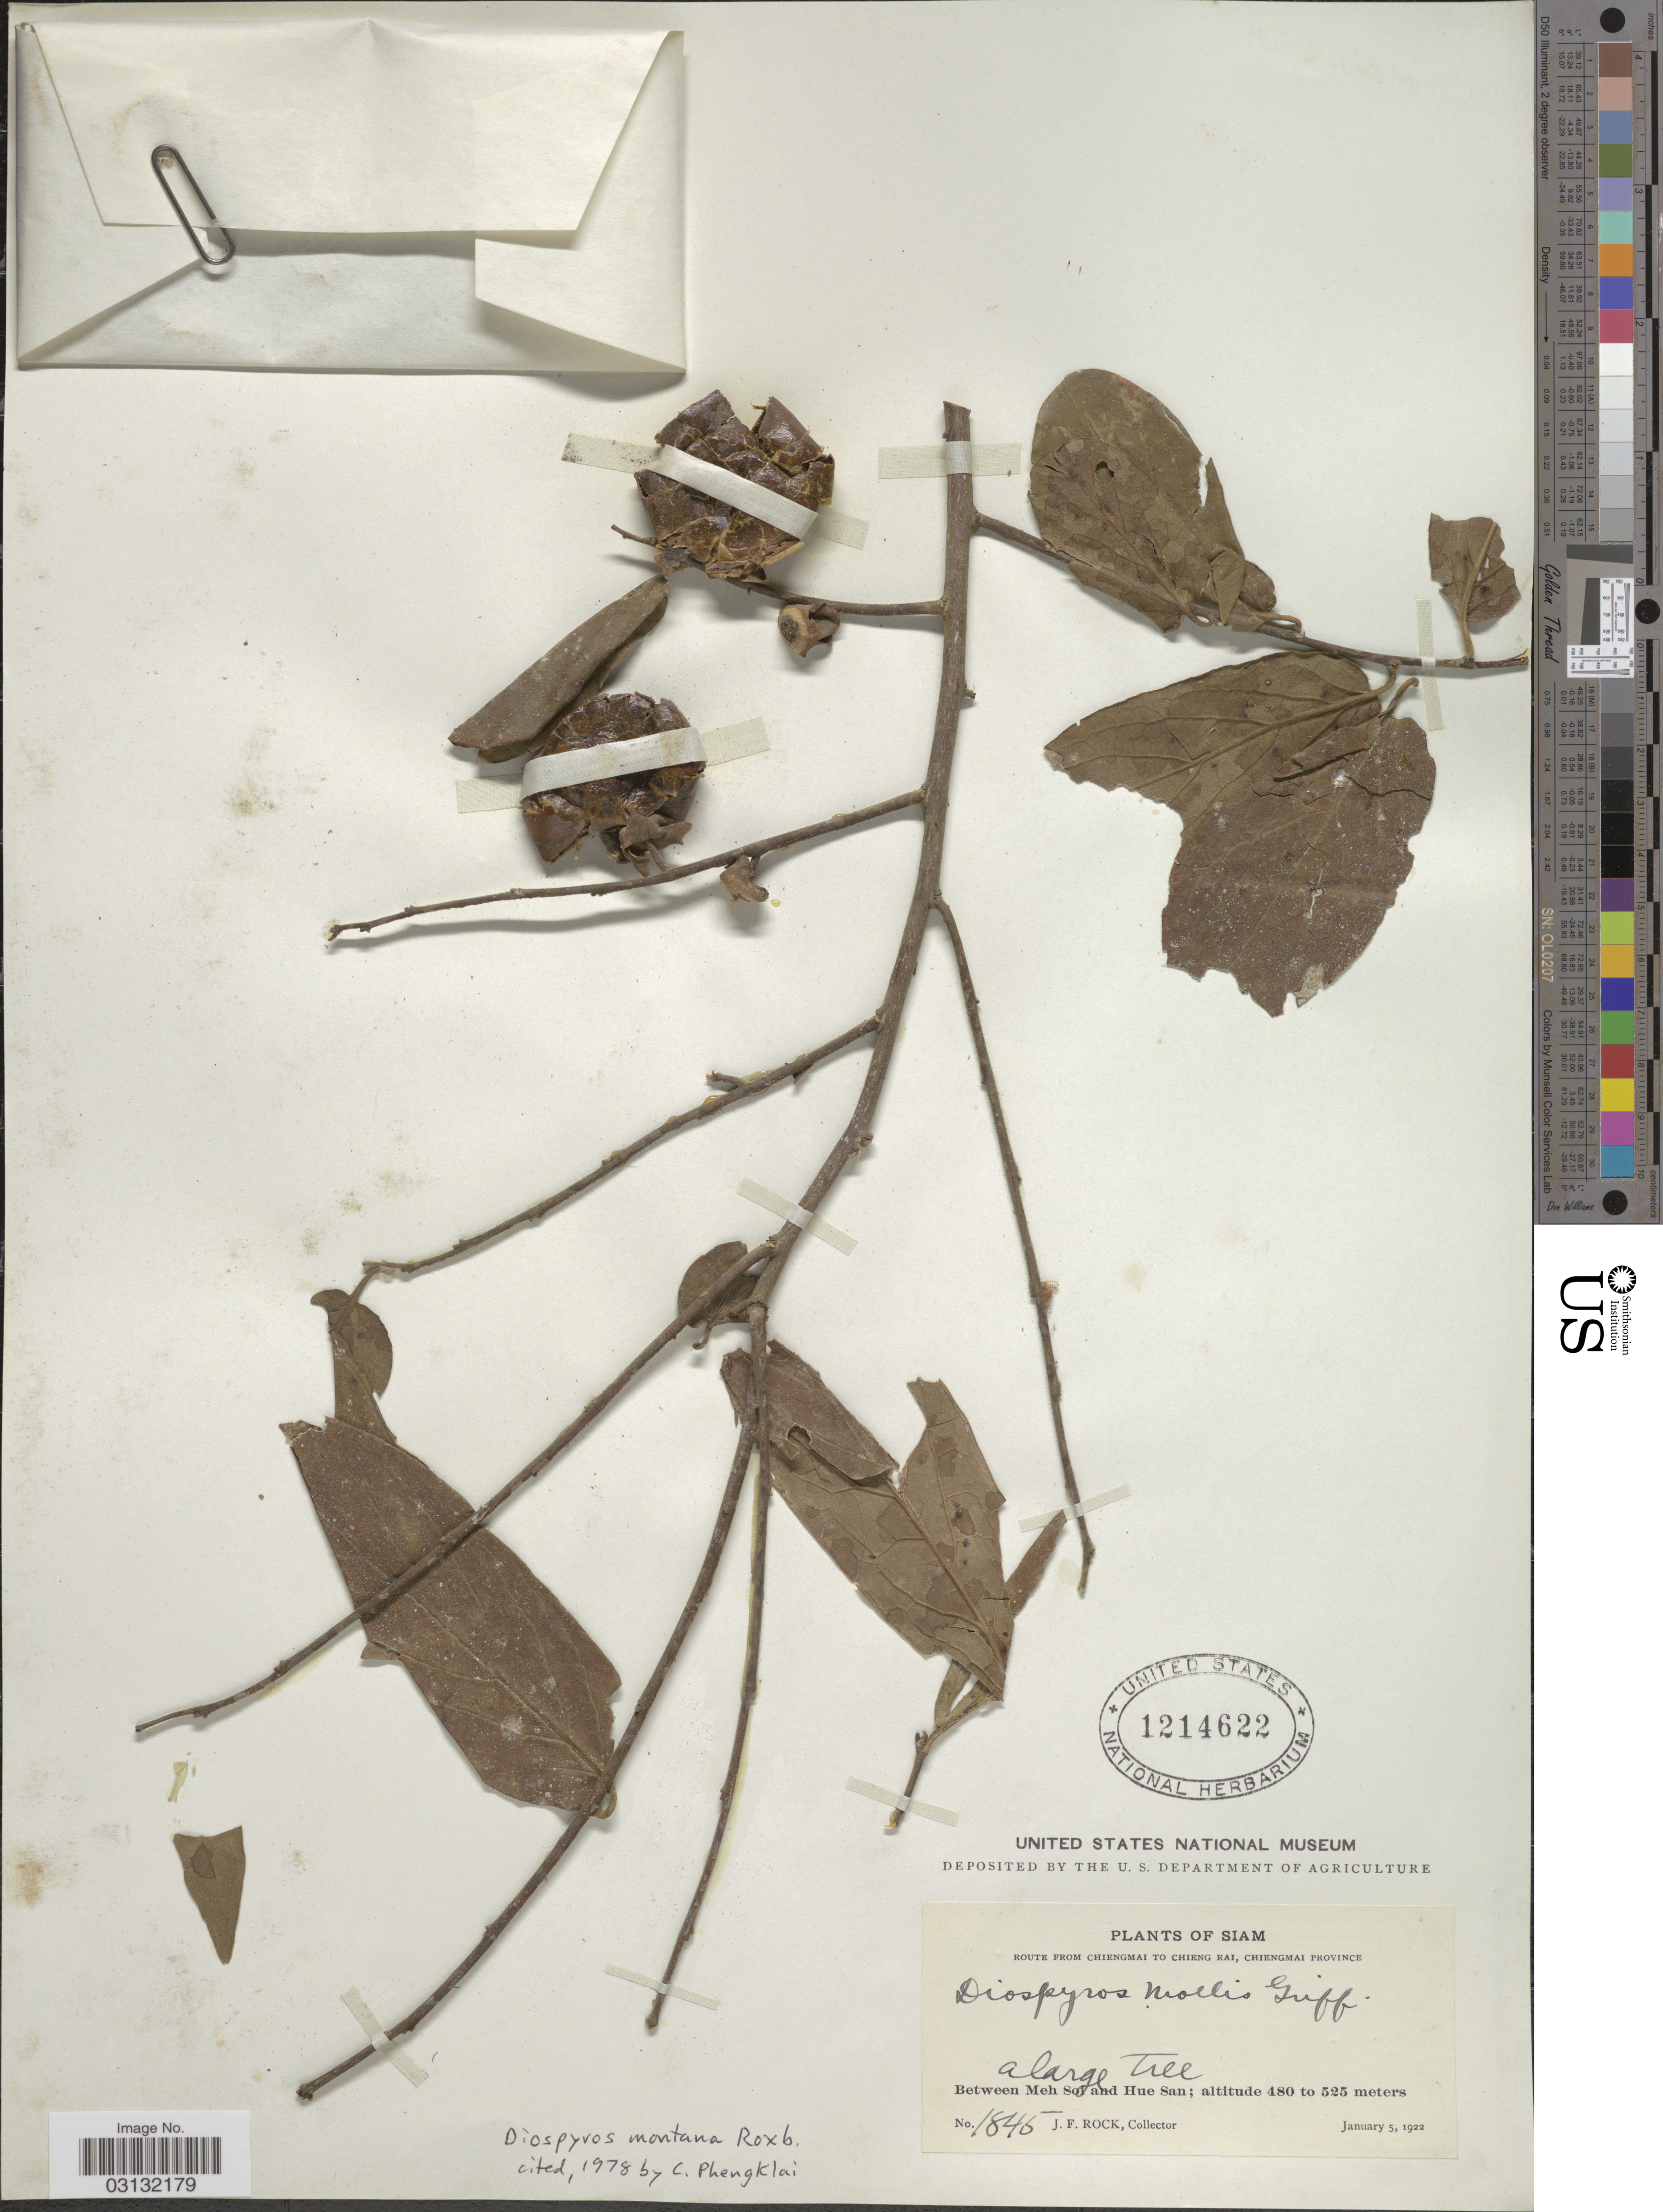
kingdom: Plantae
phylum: Tracheophyta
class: Magnoliopsida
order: Ericales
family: Ebenaceae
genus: Diospyros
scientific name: Diospyros montana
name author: Roxb.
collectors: J. Rock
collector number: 1845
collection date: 1922-01-05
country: Thailand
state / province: Chiang Mai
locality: Siam, Route from Chiengmai to Chieng Rai, Chiengmai Province, Between Meh Soi and Hue San.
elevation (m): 480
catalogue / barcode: US 1214622